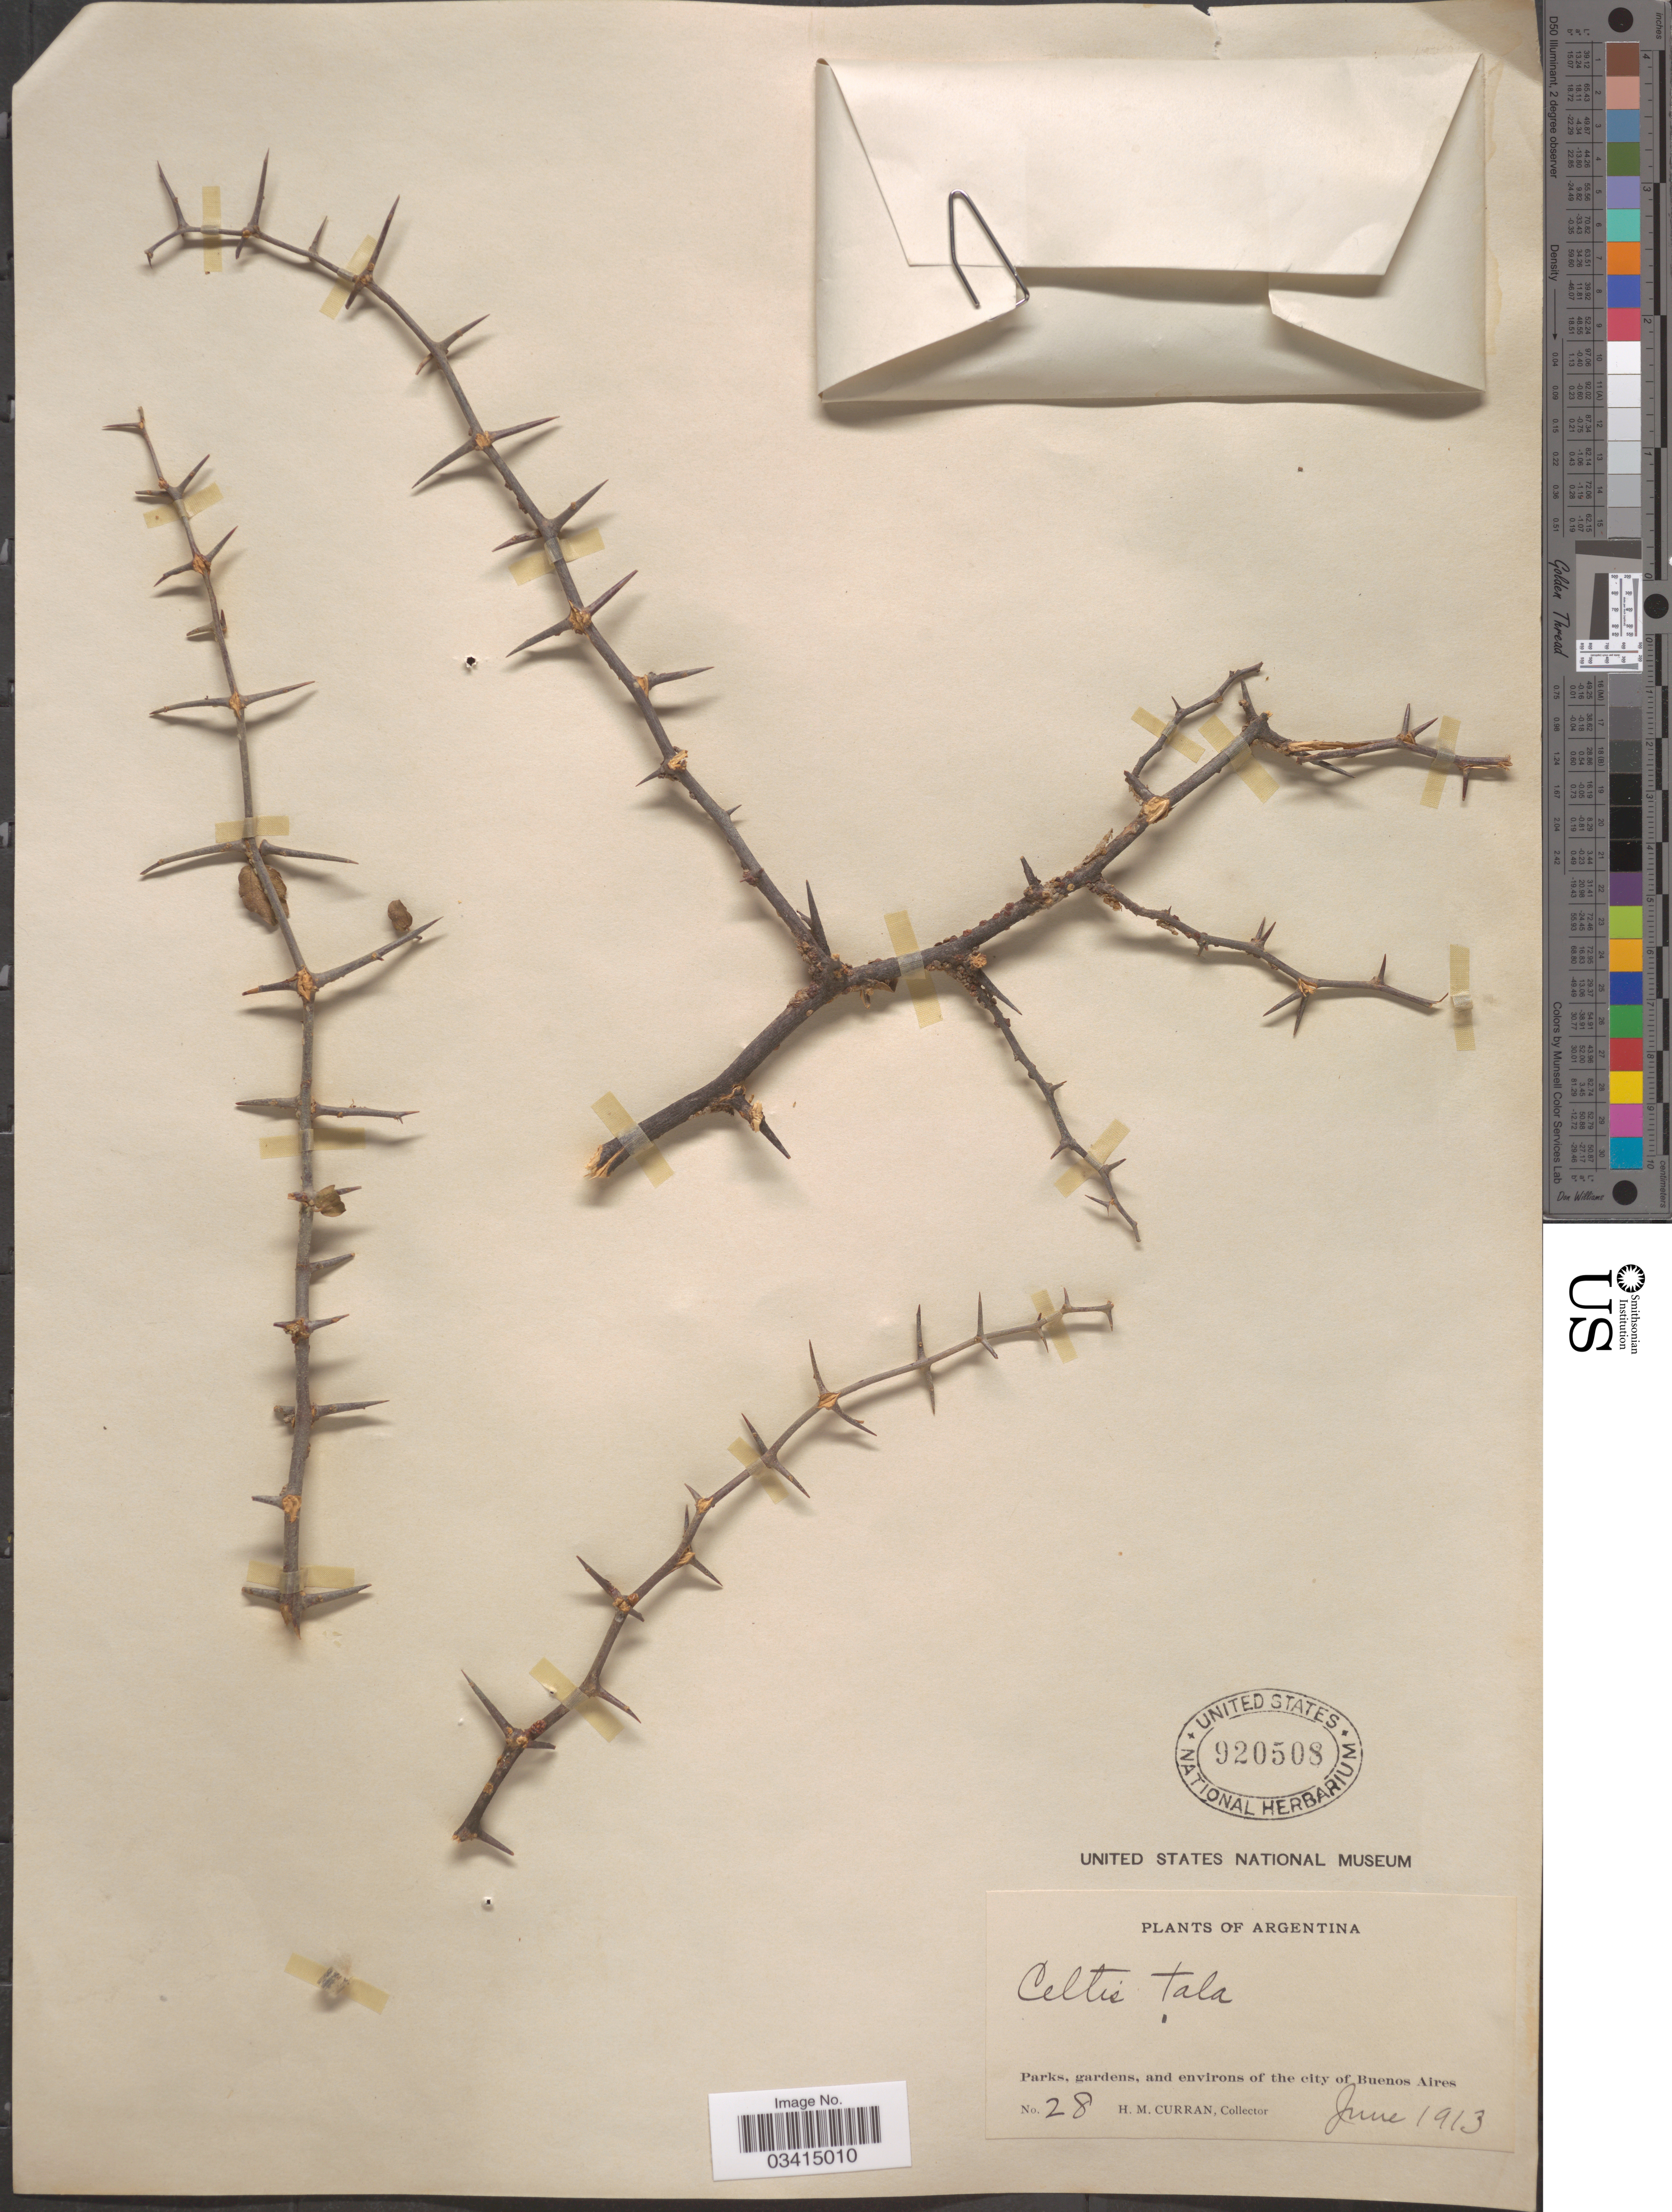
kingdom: Plantae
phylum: Tracheophyta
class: Magnoliopsida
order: Rosales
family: Cannabaceae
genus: Celtis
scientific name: Celtis sp.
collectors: H. M. Curran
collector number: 28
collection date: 1913-06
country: Argentina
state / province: Buenos Aires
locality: Parks, gardens, and environs of the city of Buenos Aires.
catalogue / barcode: US 920508